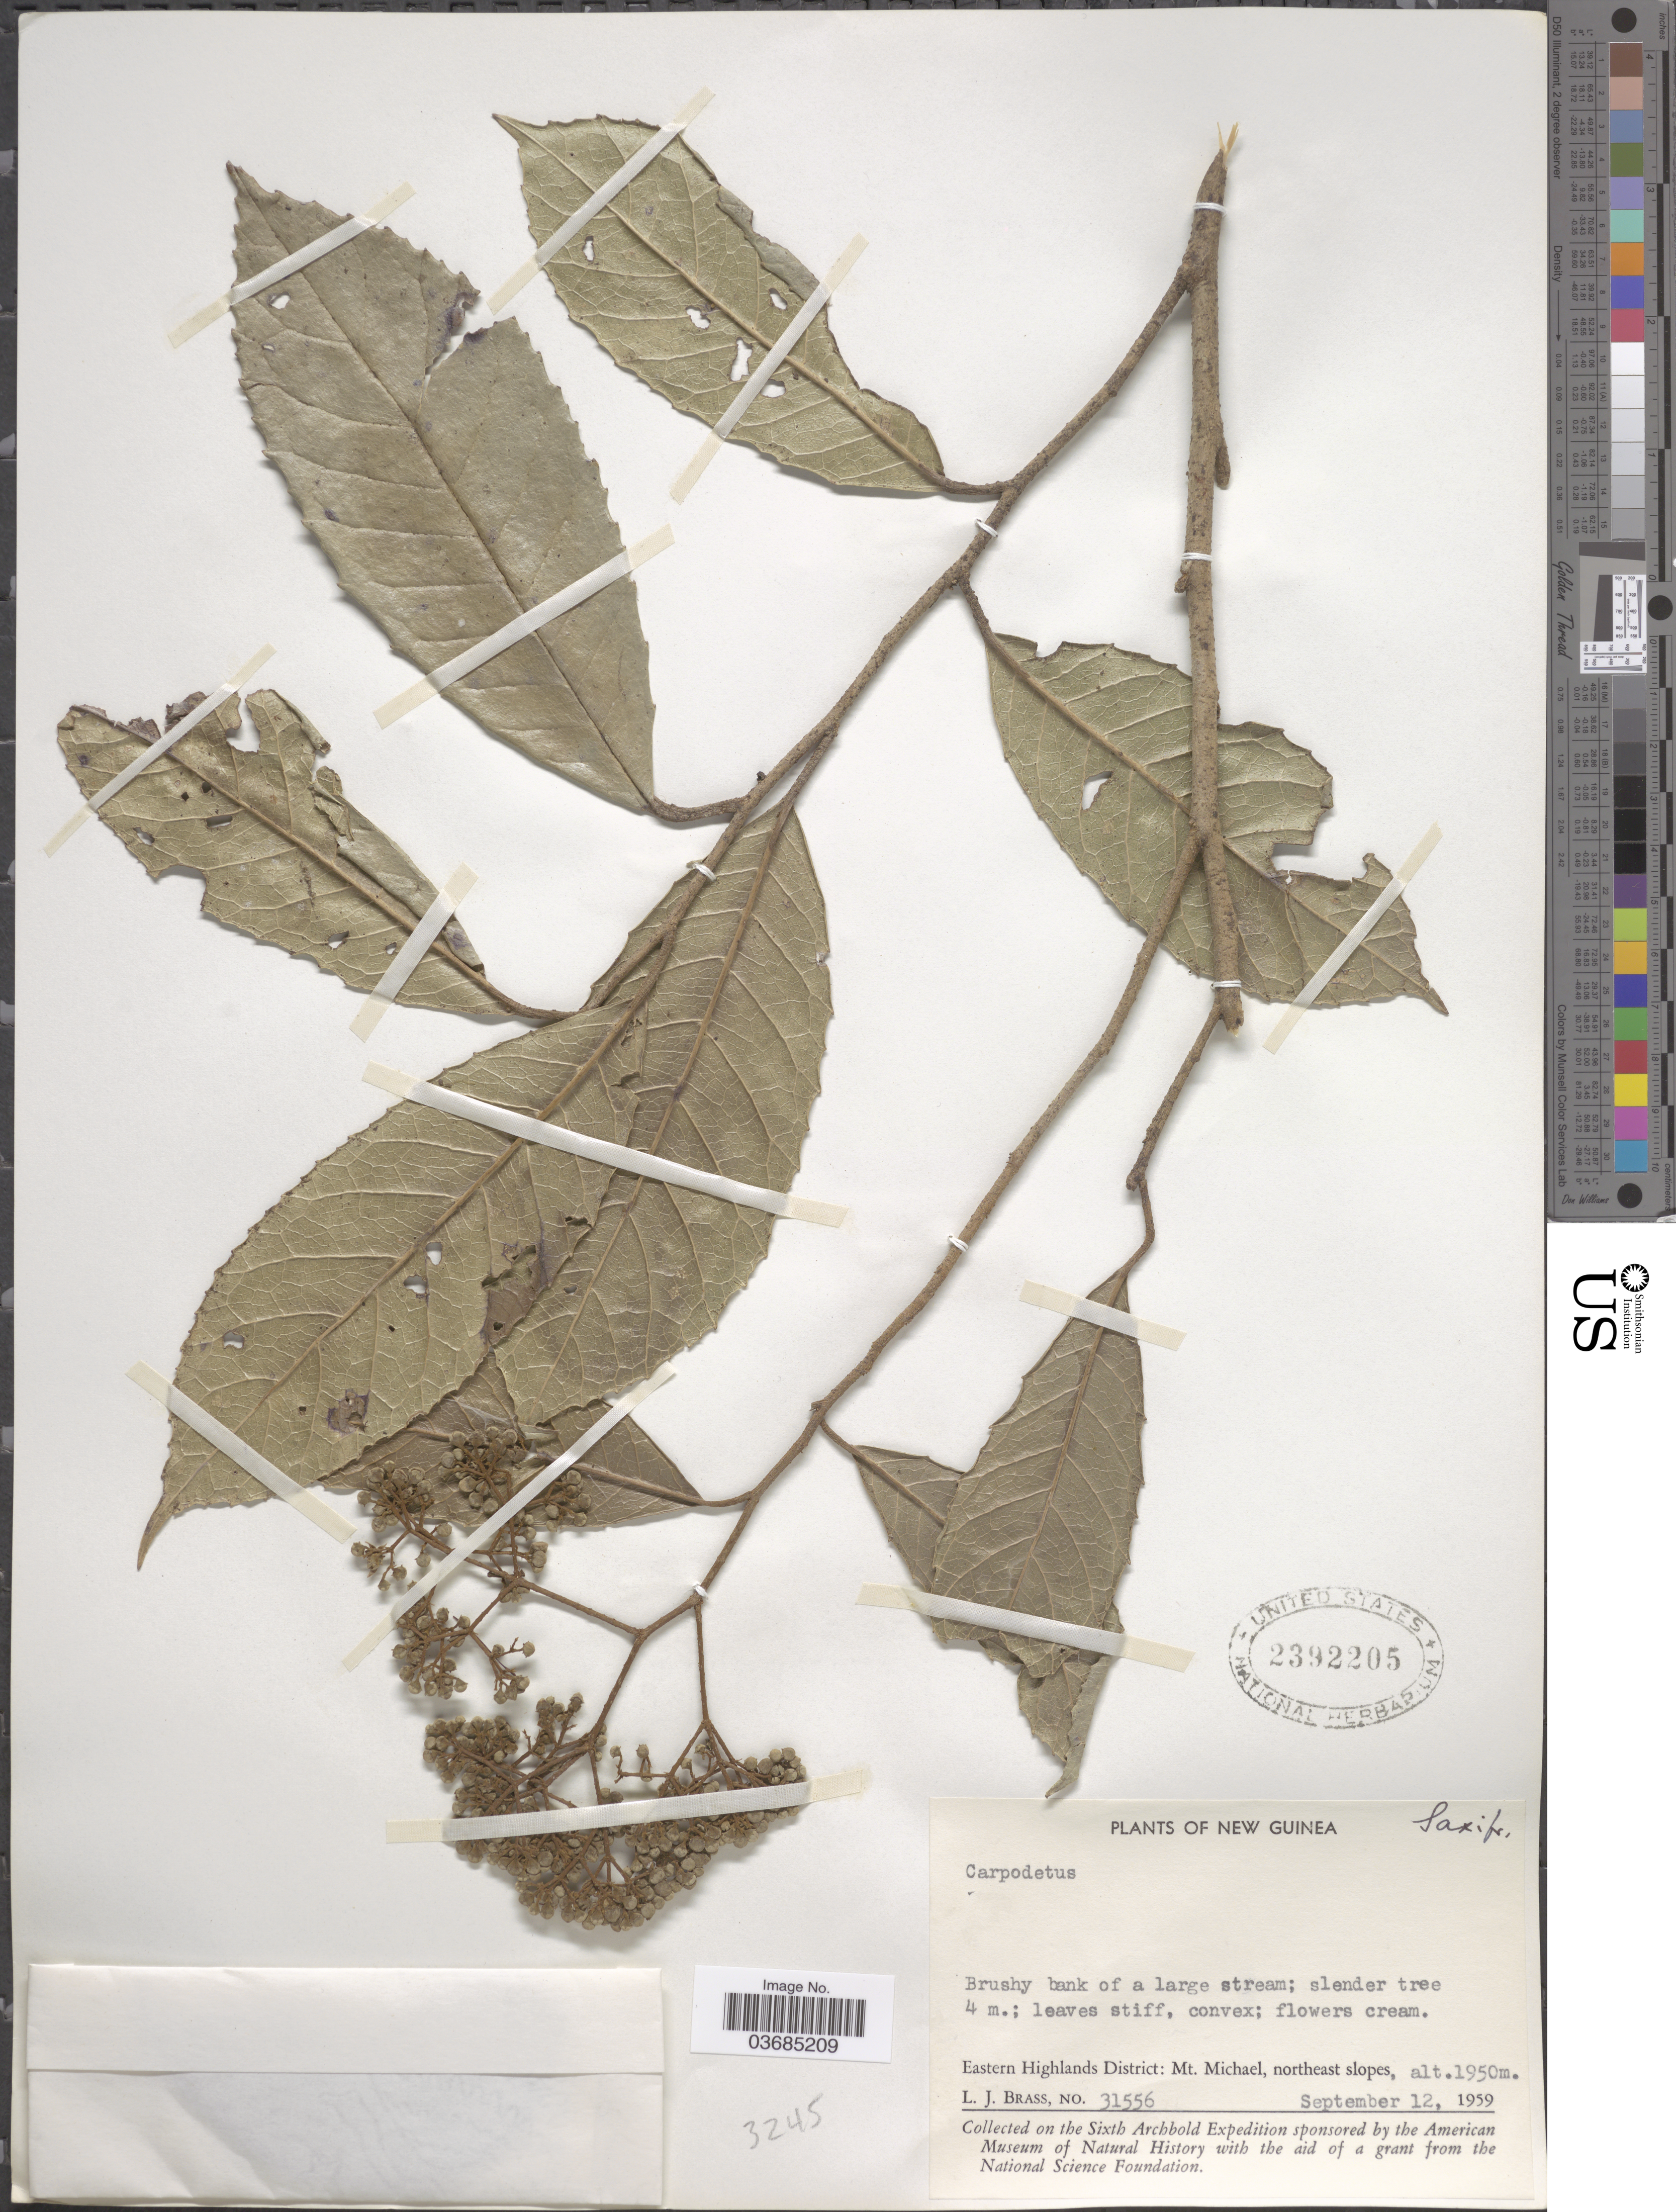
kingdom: Plantae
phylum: Tracheophyta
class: Magnoliopsida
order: Asterales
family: Rousseaceae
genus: Carpodetus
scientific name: Carpodetus sp.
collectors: L. J. Brass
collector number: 31556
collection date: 1959-09-12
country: Papua New Guinea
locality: New Guinea. Eastern Highlands District: Mt. Michael, northeast slopes. Sixth Archbold Expedition.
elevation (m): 1950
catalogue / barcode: US 2392205